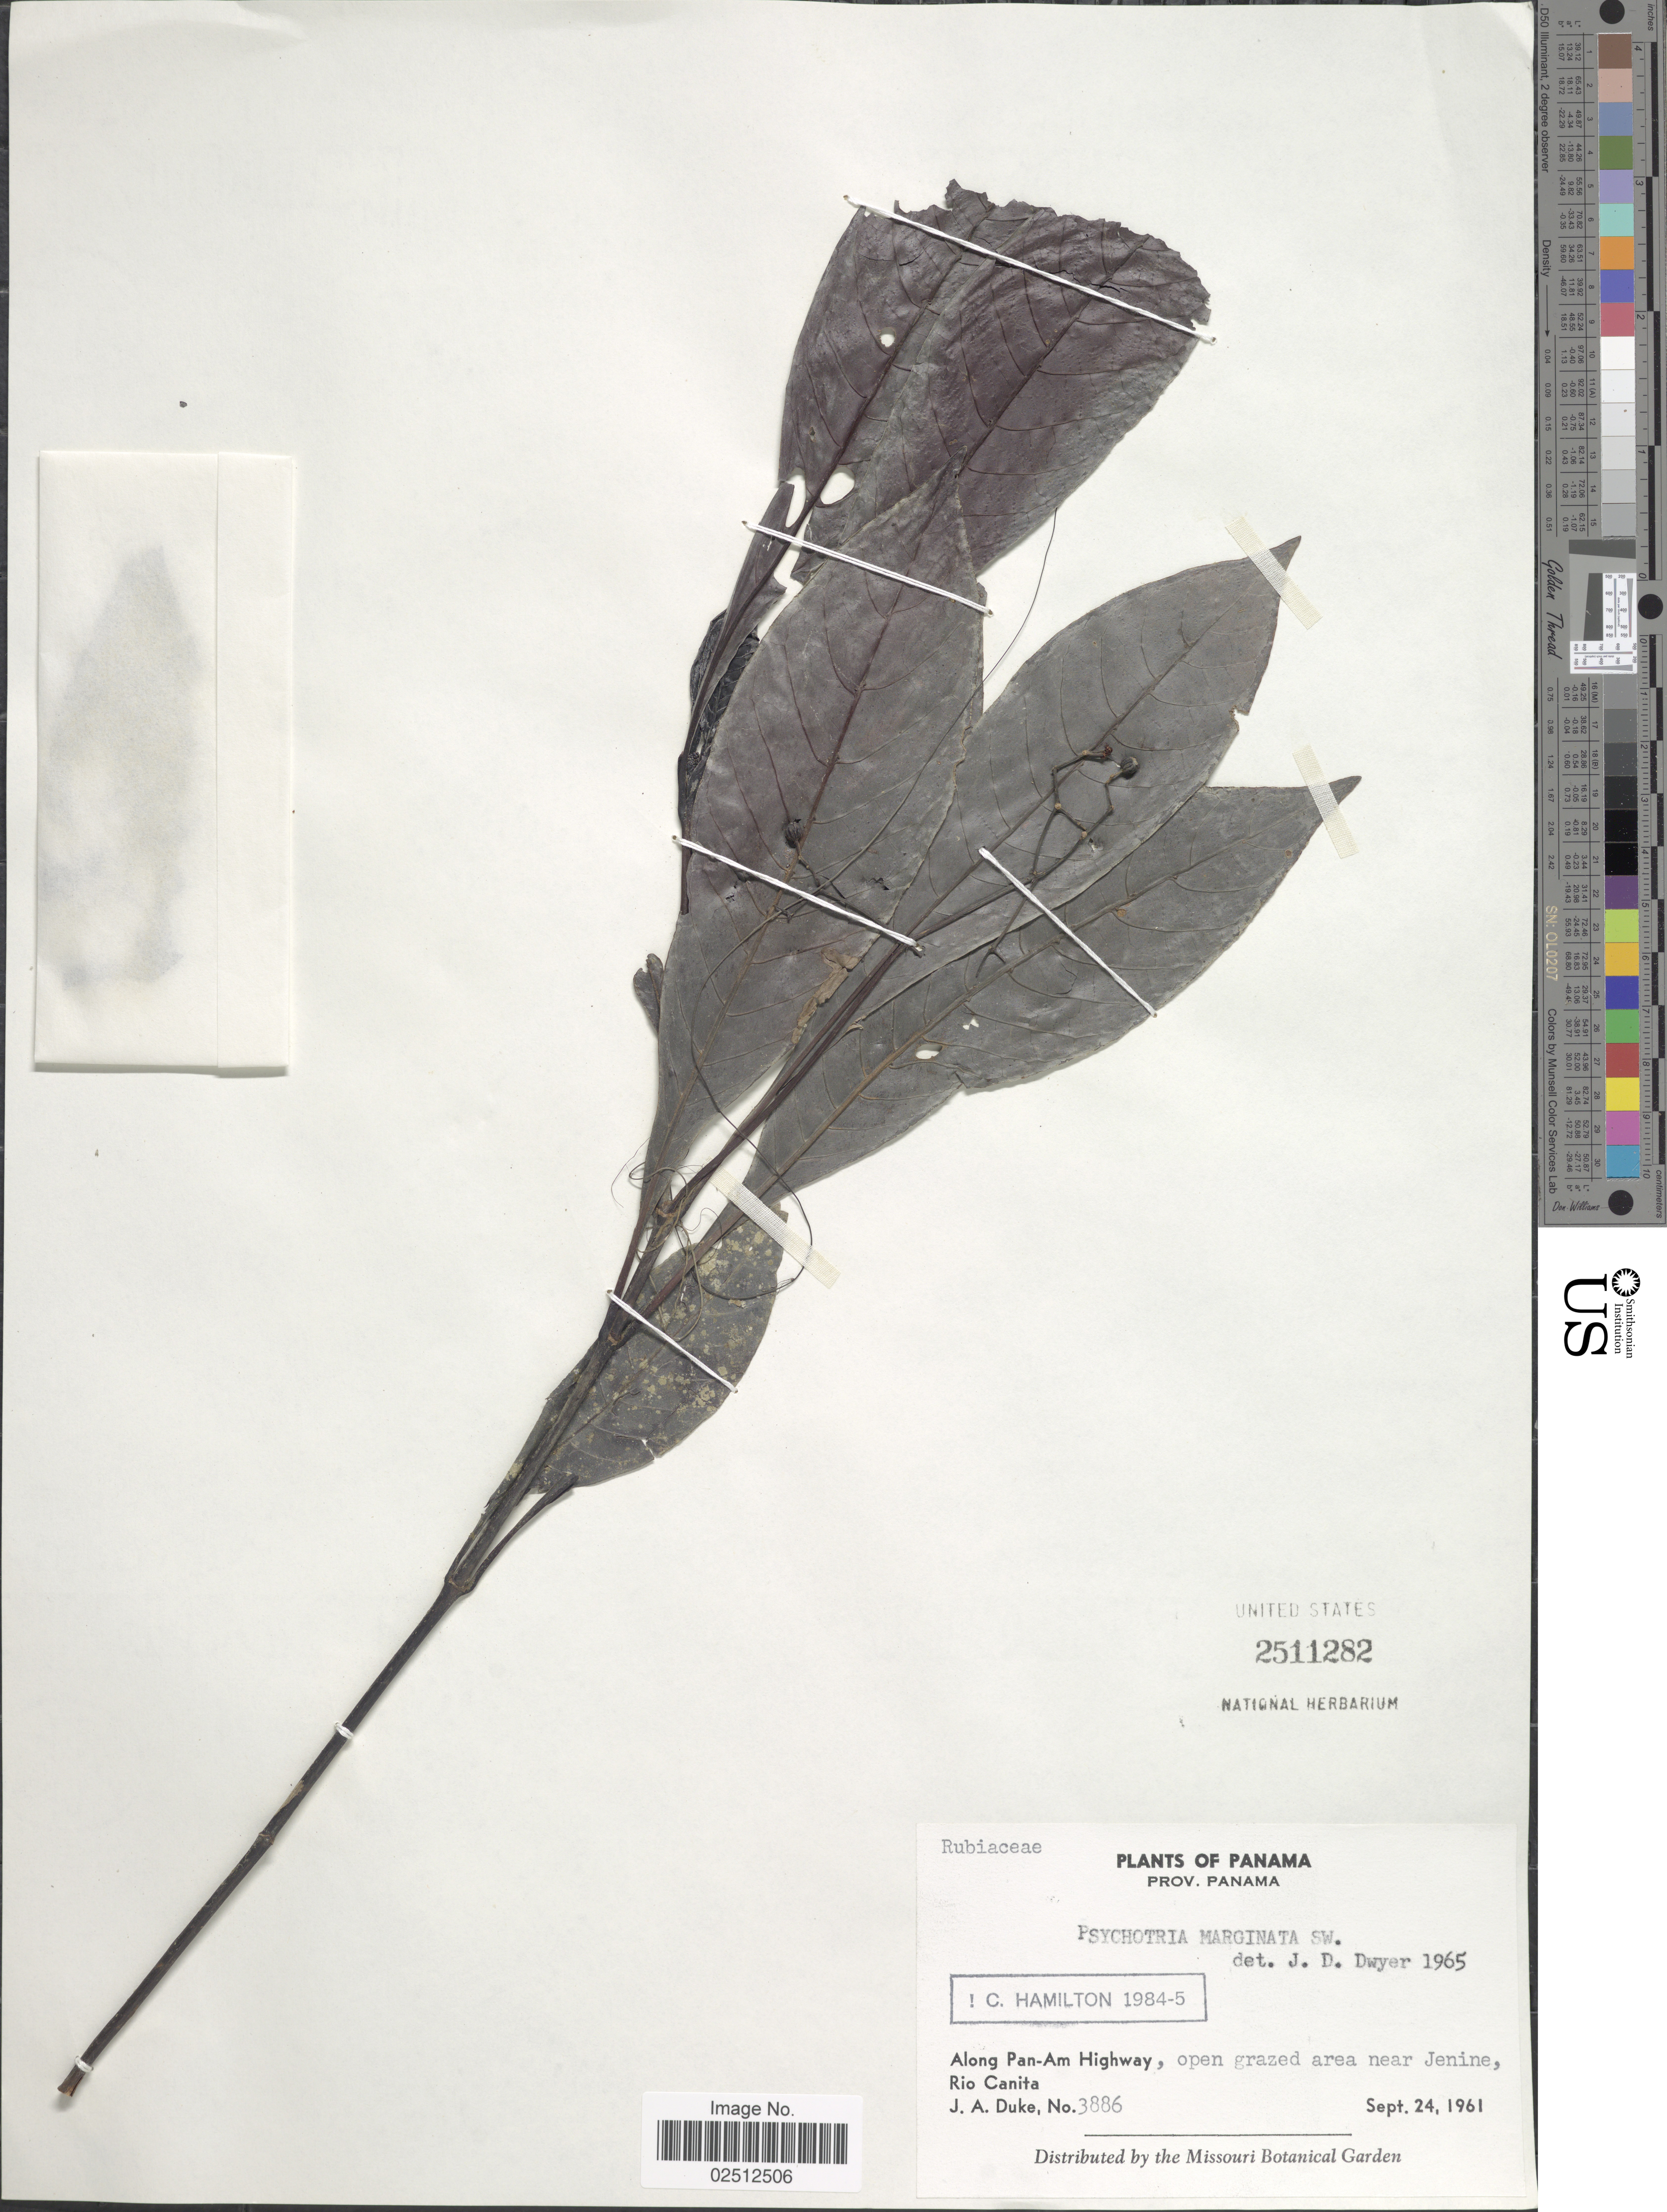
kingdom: Plantae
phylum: Tracheophyta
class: Magnoliopsida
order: Gentianales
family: Rubiaceae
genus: Psychotria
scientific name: Psychotria marginata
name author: Sw.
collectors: J. A. Duke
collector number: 3886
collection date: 1961-09-24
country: Panama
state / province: Panamá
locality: Prov. Panama, Along Pan-Am Highway, open grazed area near Jenine, Rio Canita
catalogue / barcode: US 2511282